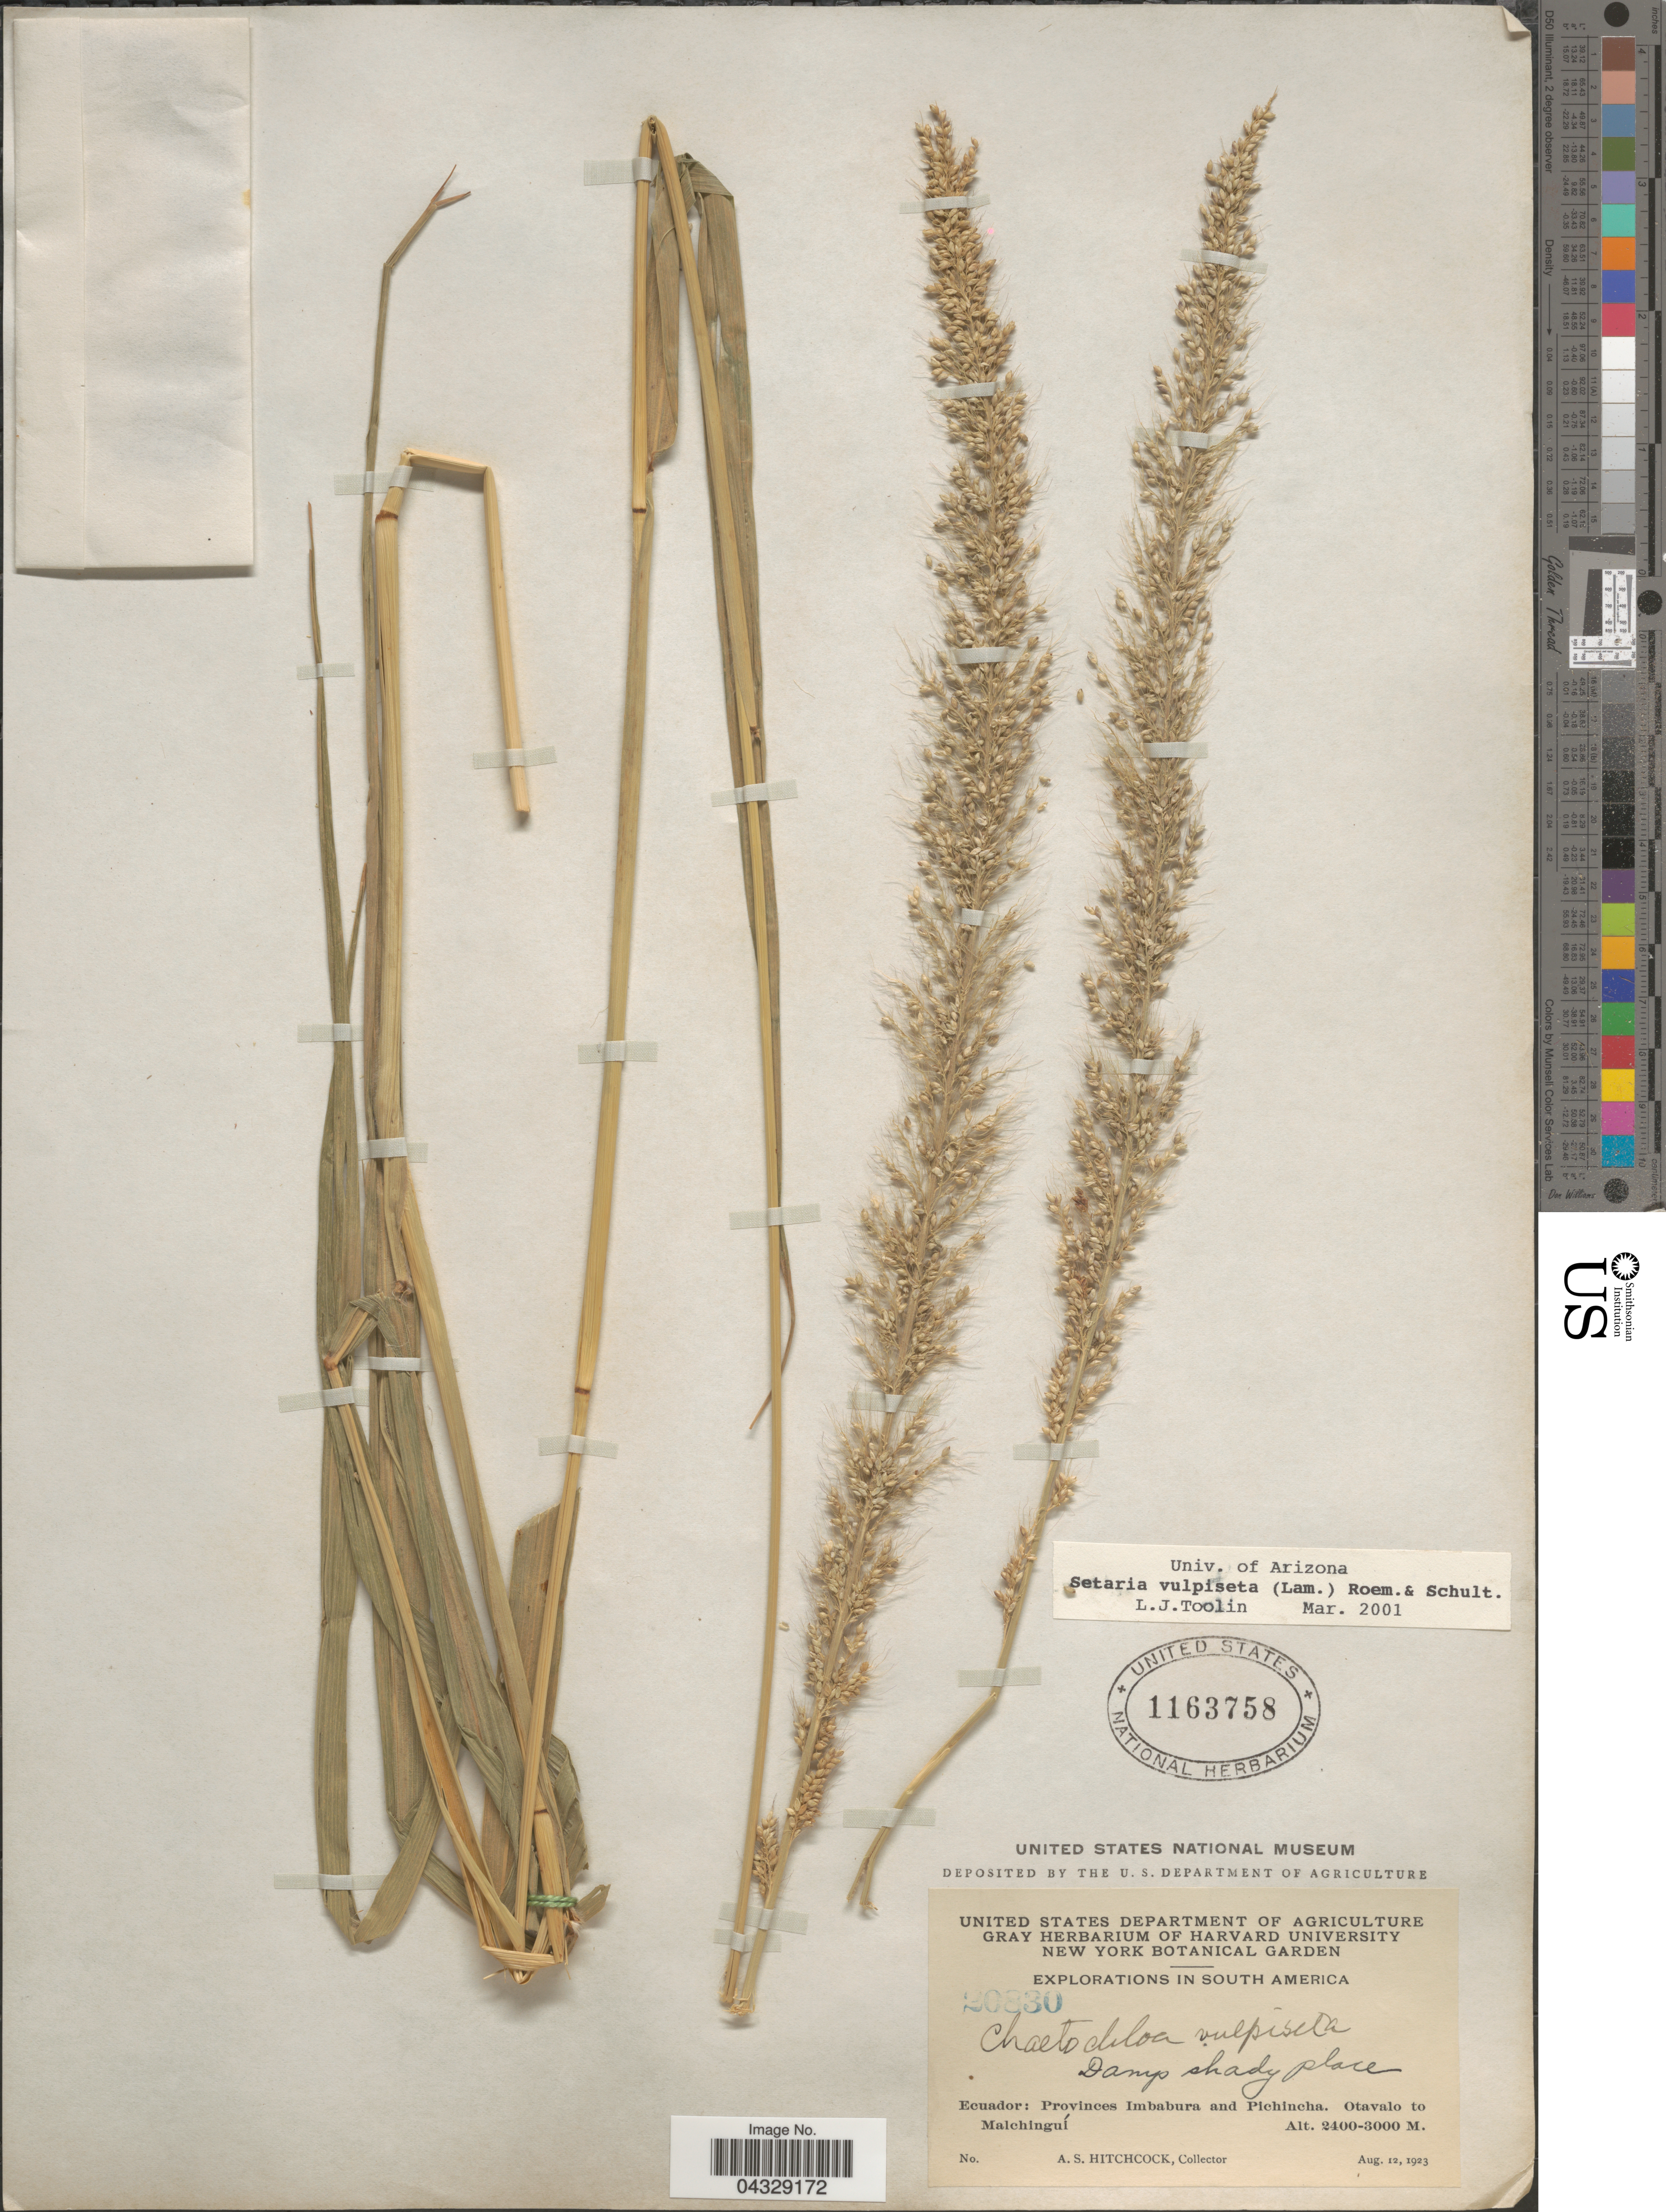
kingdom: Plantae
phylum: Tracheophyta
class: Liliopsida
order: Poales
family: Poaceae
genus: Setaria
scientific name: Setaria vulpiseta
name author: (Lam.) Roem. & Schult.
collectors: A. S. Hitchcock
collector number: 20830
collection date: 1923-08-12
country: Ecuador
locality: Explorations in South America. Provinces Imbabura and Pichincha. Otavalo to Malchinguí.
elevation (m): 2400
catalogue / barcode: US 1163758